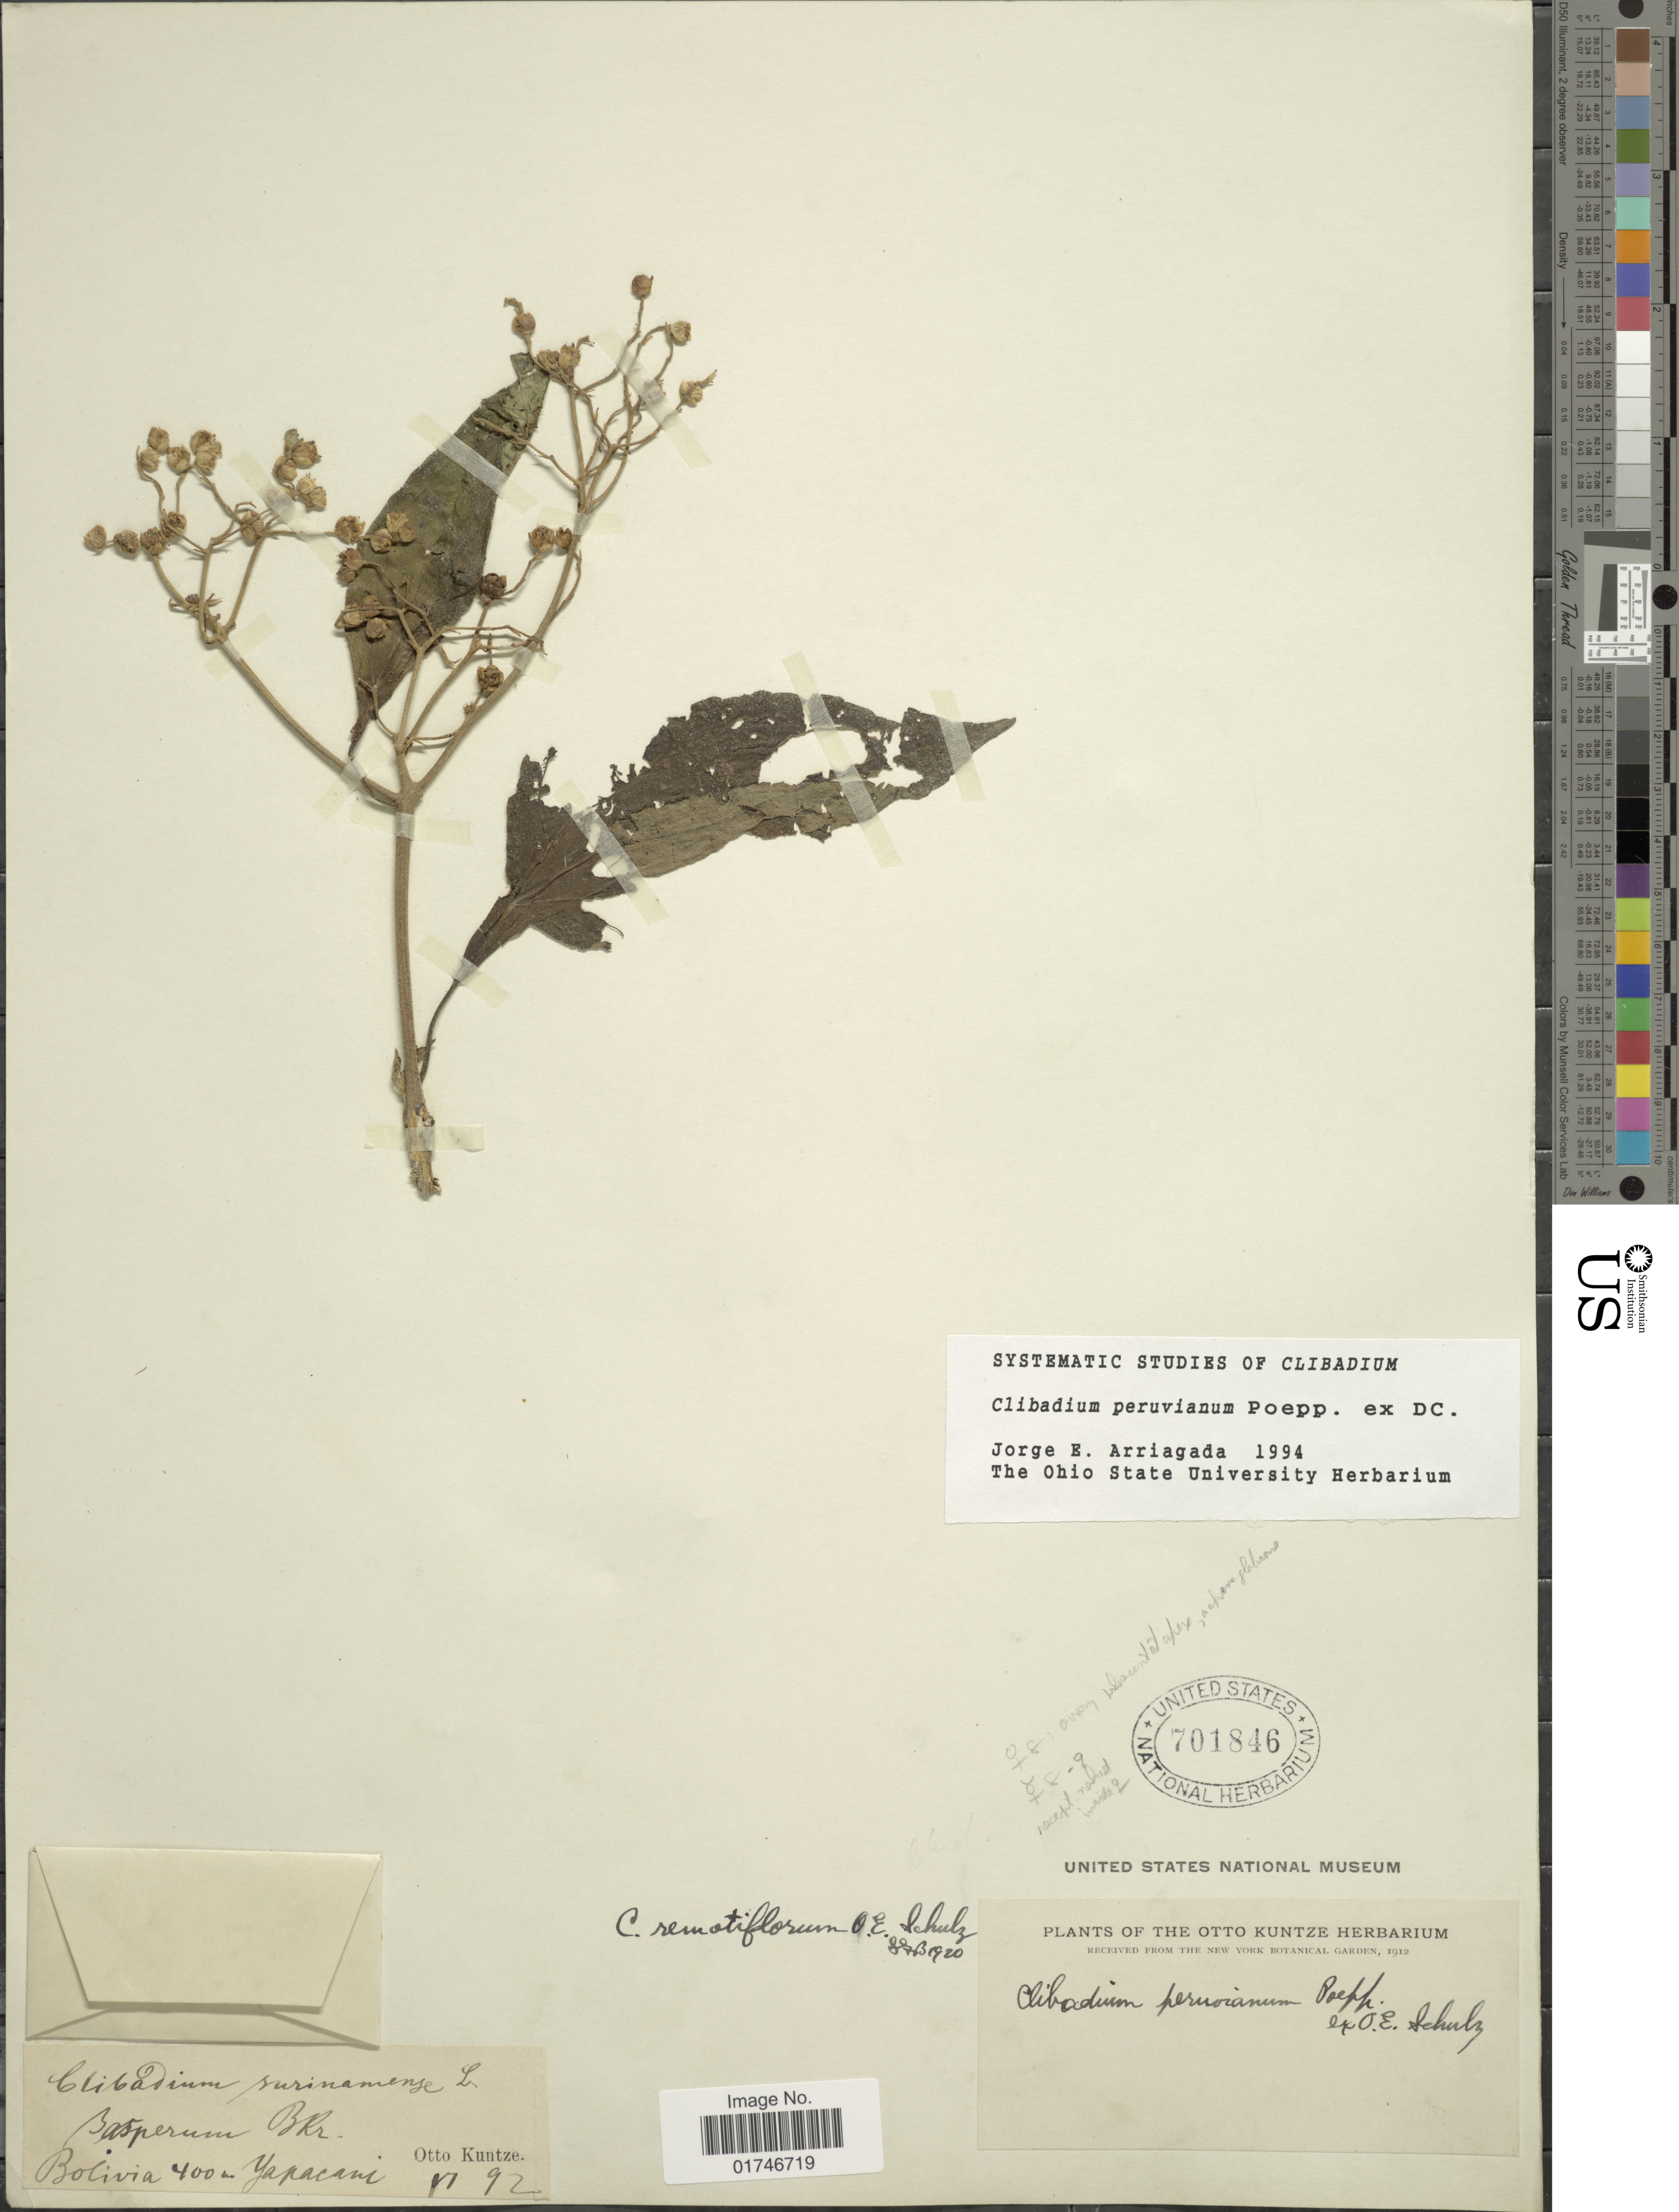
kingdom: Plantae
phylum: Tracheophyta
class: Magnoliopsida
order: Asterales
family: Asteraceae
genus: Clibadium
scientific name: Clibadium peruvianum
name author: Poepp.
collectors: C.E.O. Kuntze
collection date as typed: Transcribed d/m/y: /6/92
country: Bolivia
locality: Yapacani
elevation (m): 400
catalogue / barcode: US 701846